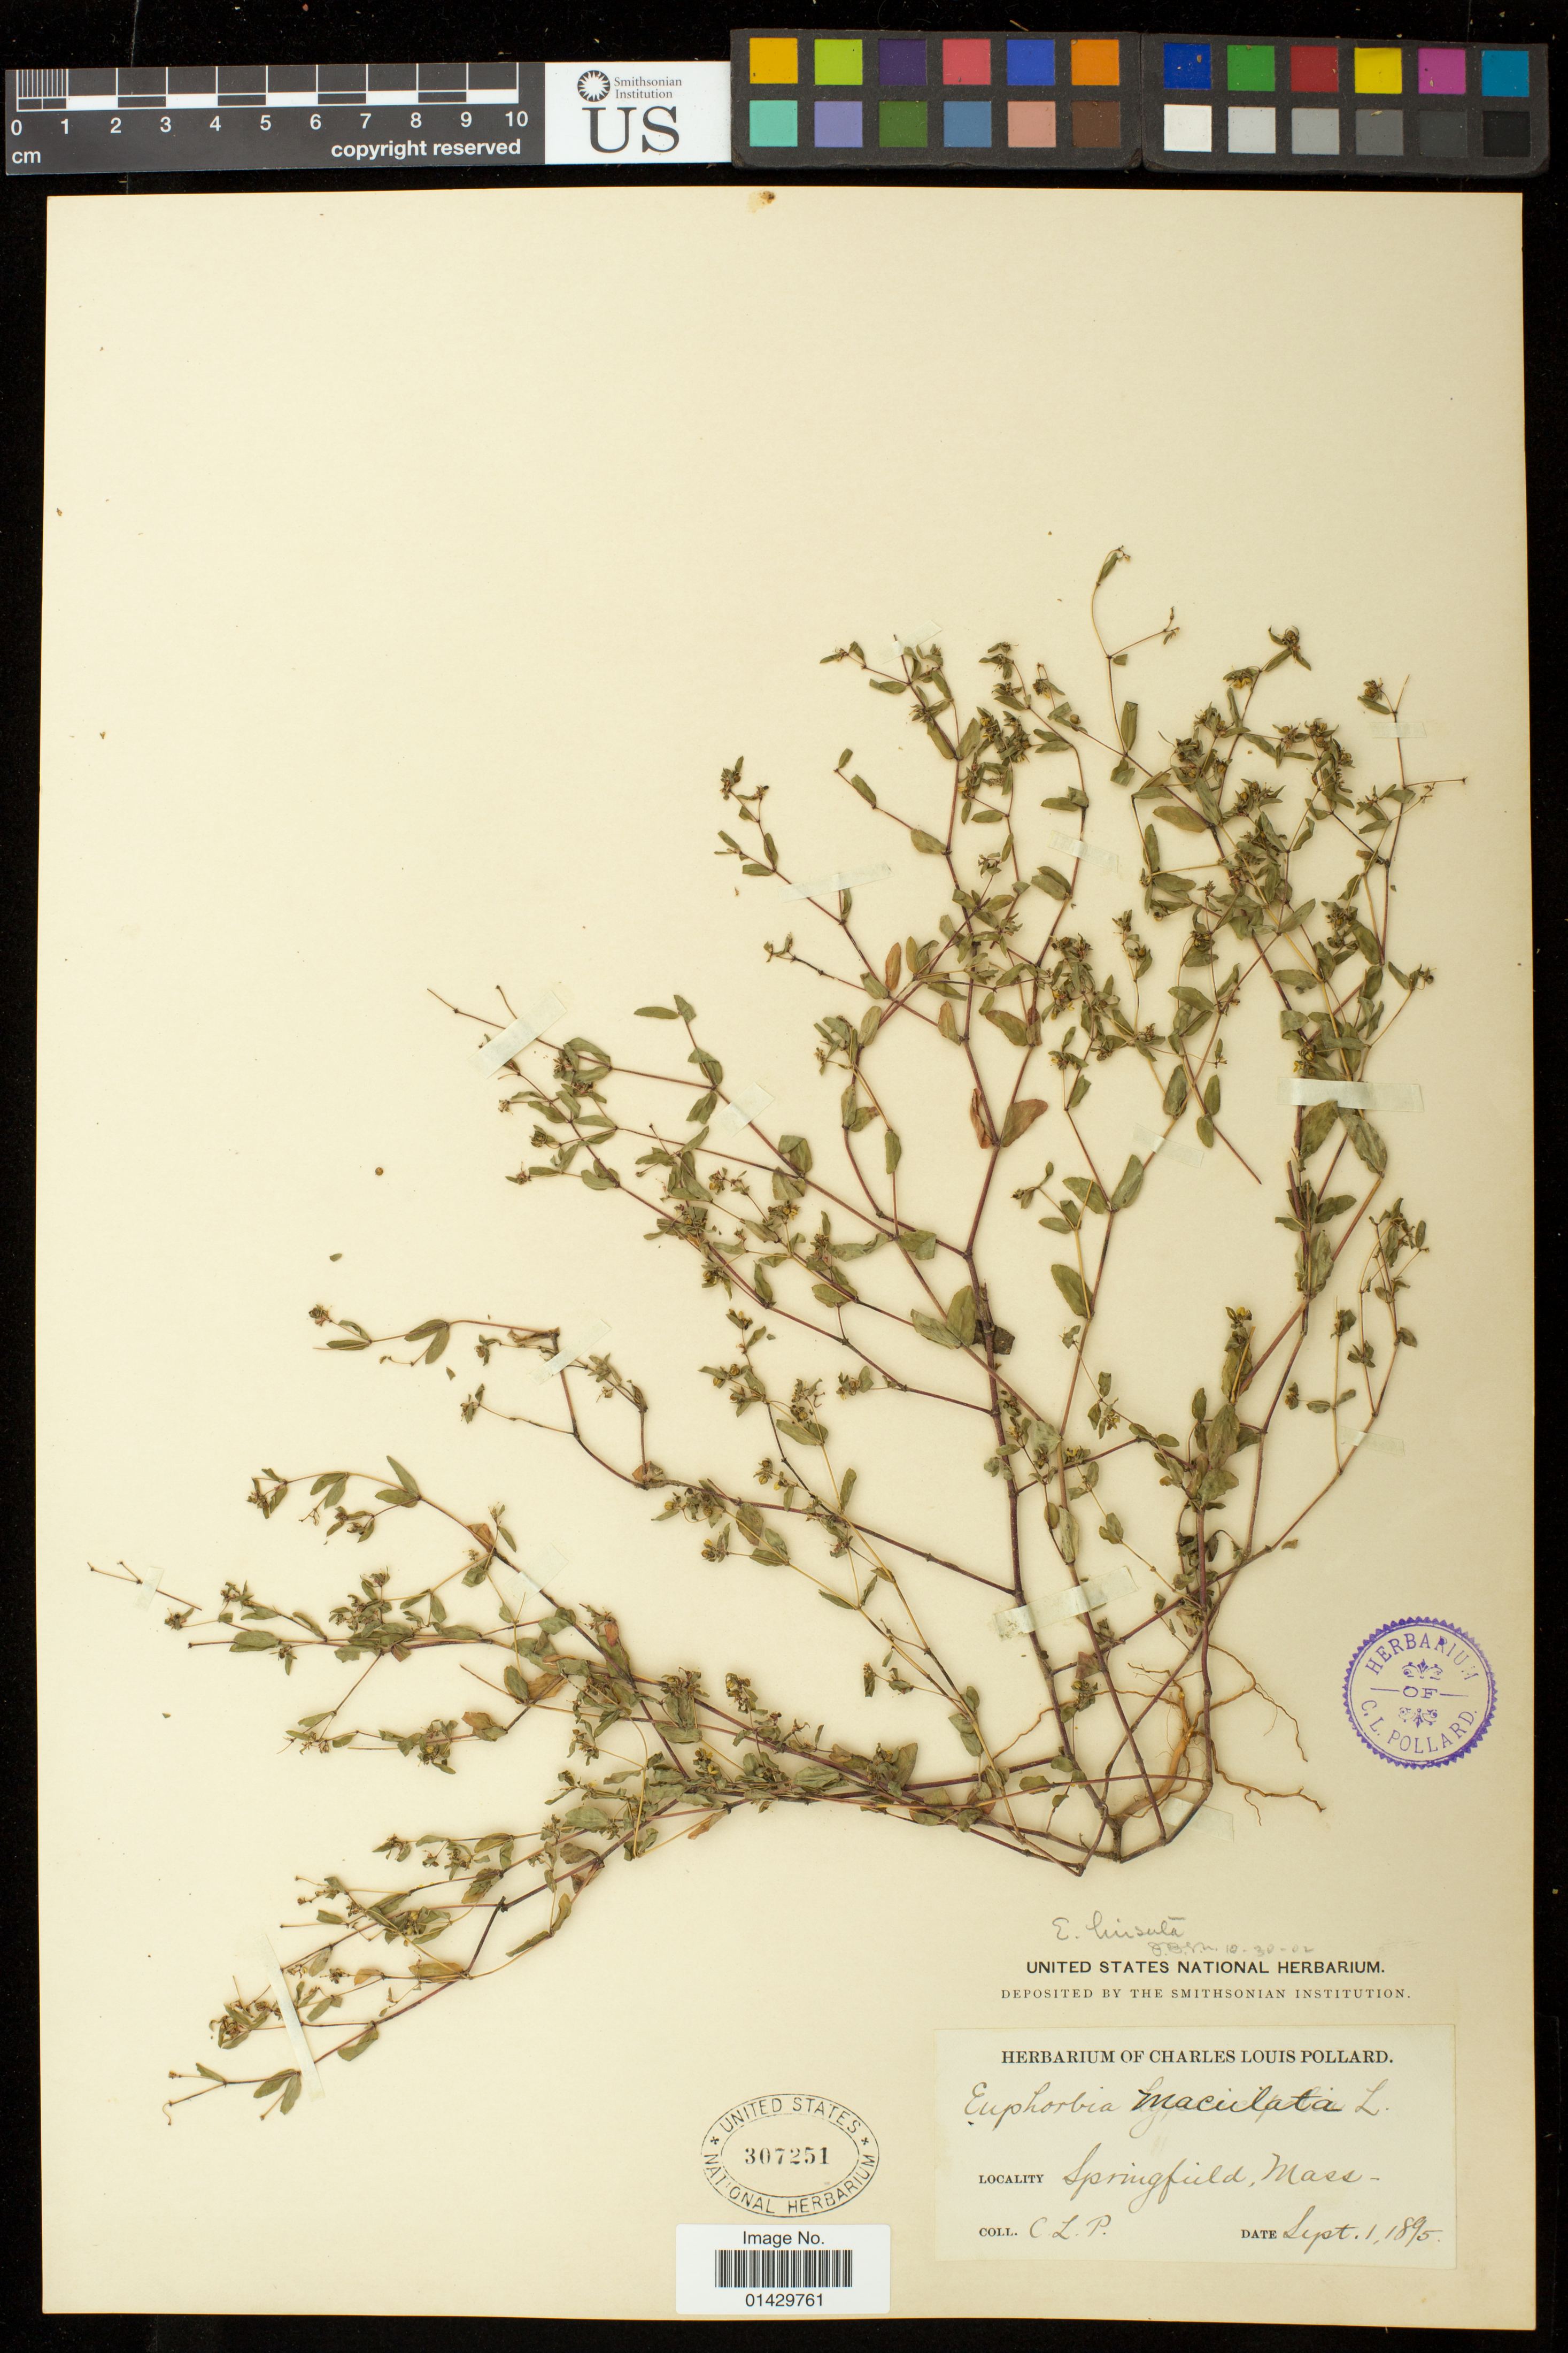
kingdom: Plantae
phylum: Tracheophyta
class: Magnoliopsida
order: Malpighiales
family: Euphorbiaceae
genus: Euphorbia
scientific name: Euphorbia vermiculata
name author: Raf.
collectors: C. L. Pollard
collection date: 1895-09-01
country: United States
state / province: Massachusetts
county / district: Hampden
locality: Springfield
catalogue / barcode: US 307251